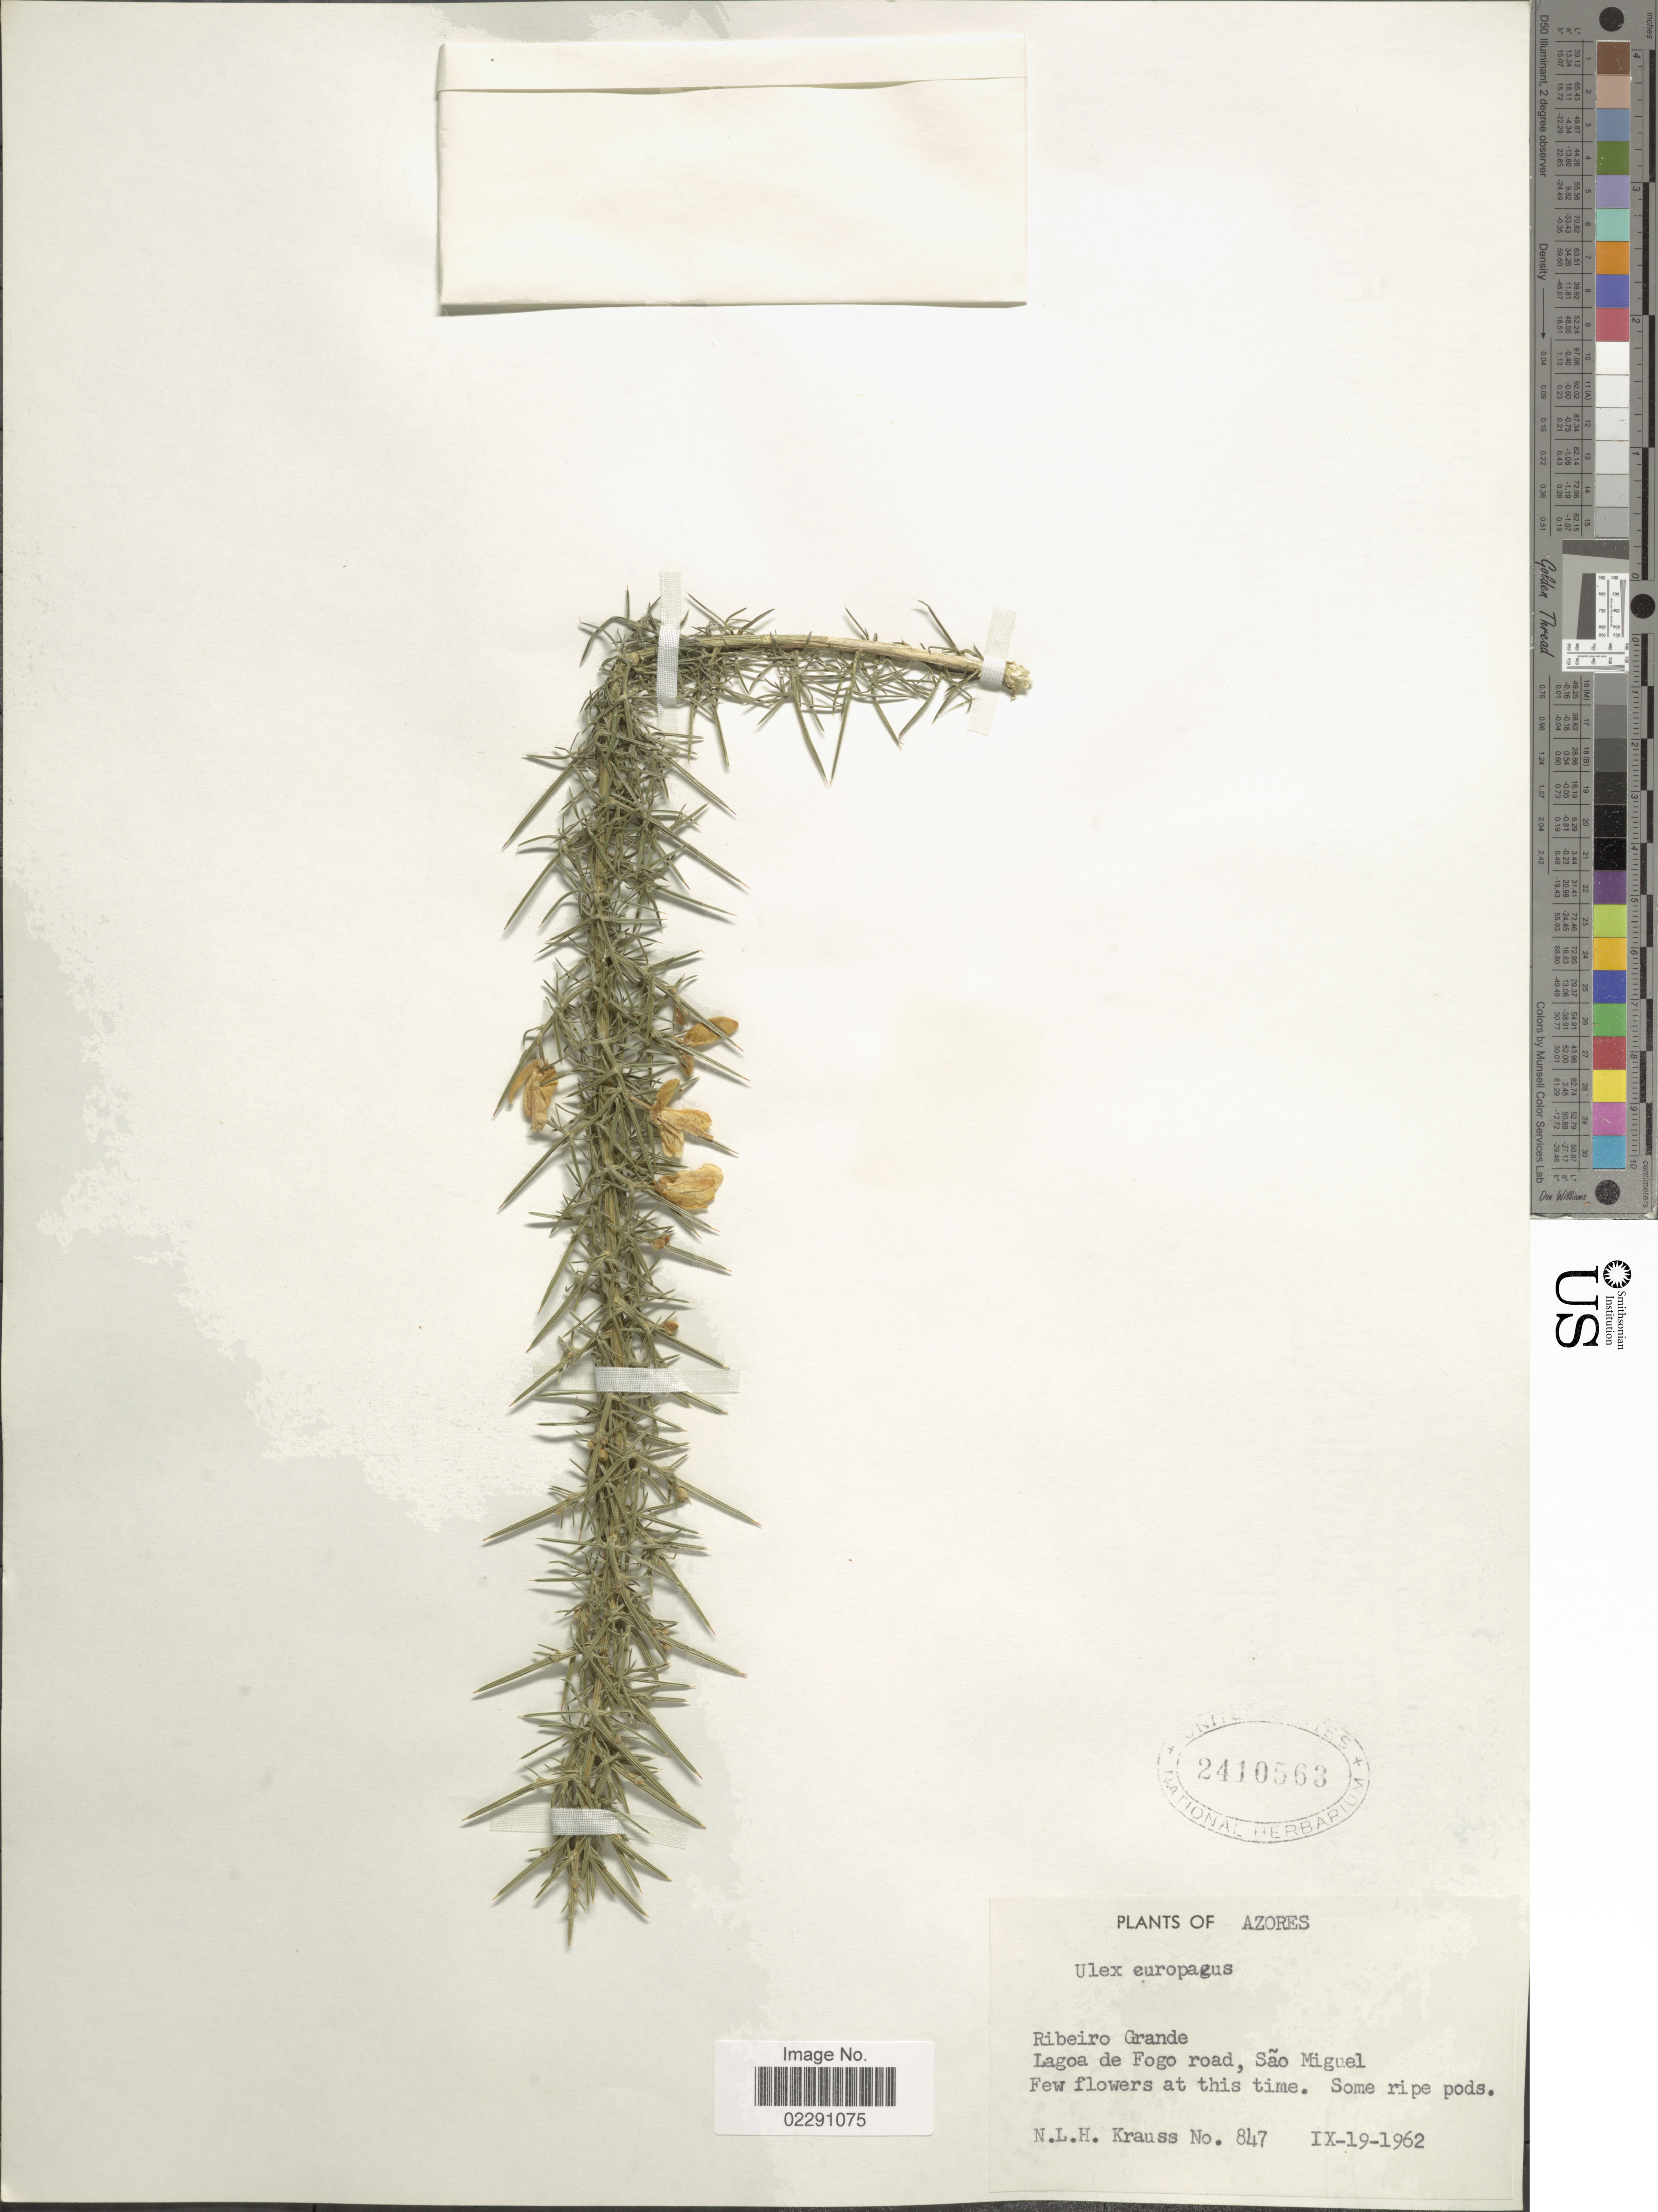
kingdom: Plantae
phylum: Tracheophyta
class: Magnoliopsida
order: Fabales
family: Fabaceae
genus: Ulex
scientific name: Ulex europaeus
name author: L.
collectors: N. Krauss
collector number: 847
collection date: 1962-09-19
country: Portugal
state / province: Azores (Aut. Reg.)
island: São Miguel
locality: Ribeiro Grande, Lagoa de Fogo road, Sao Miguel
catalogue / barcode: US 2410563